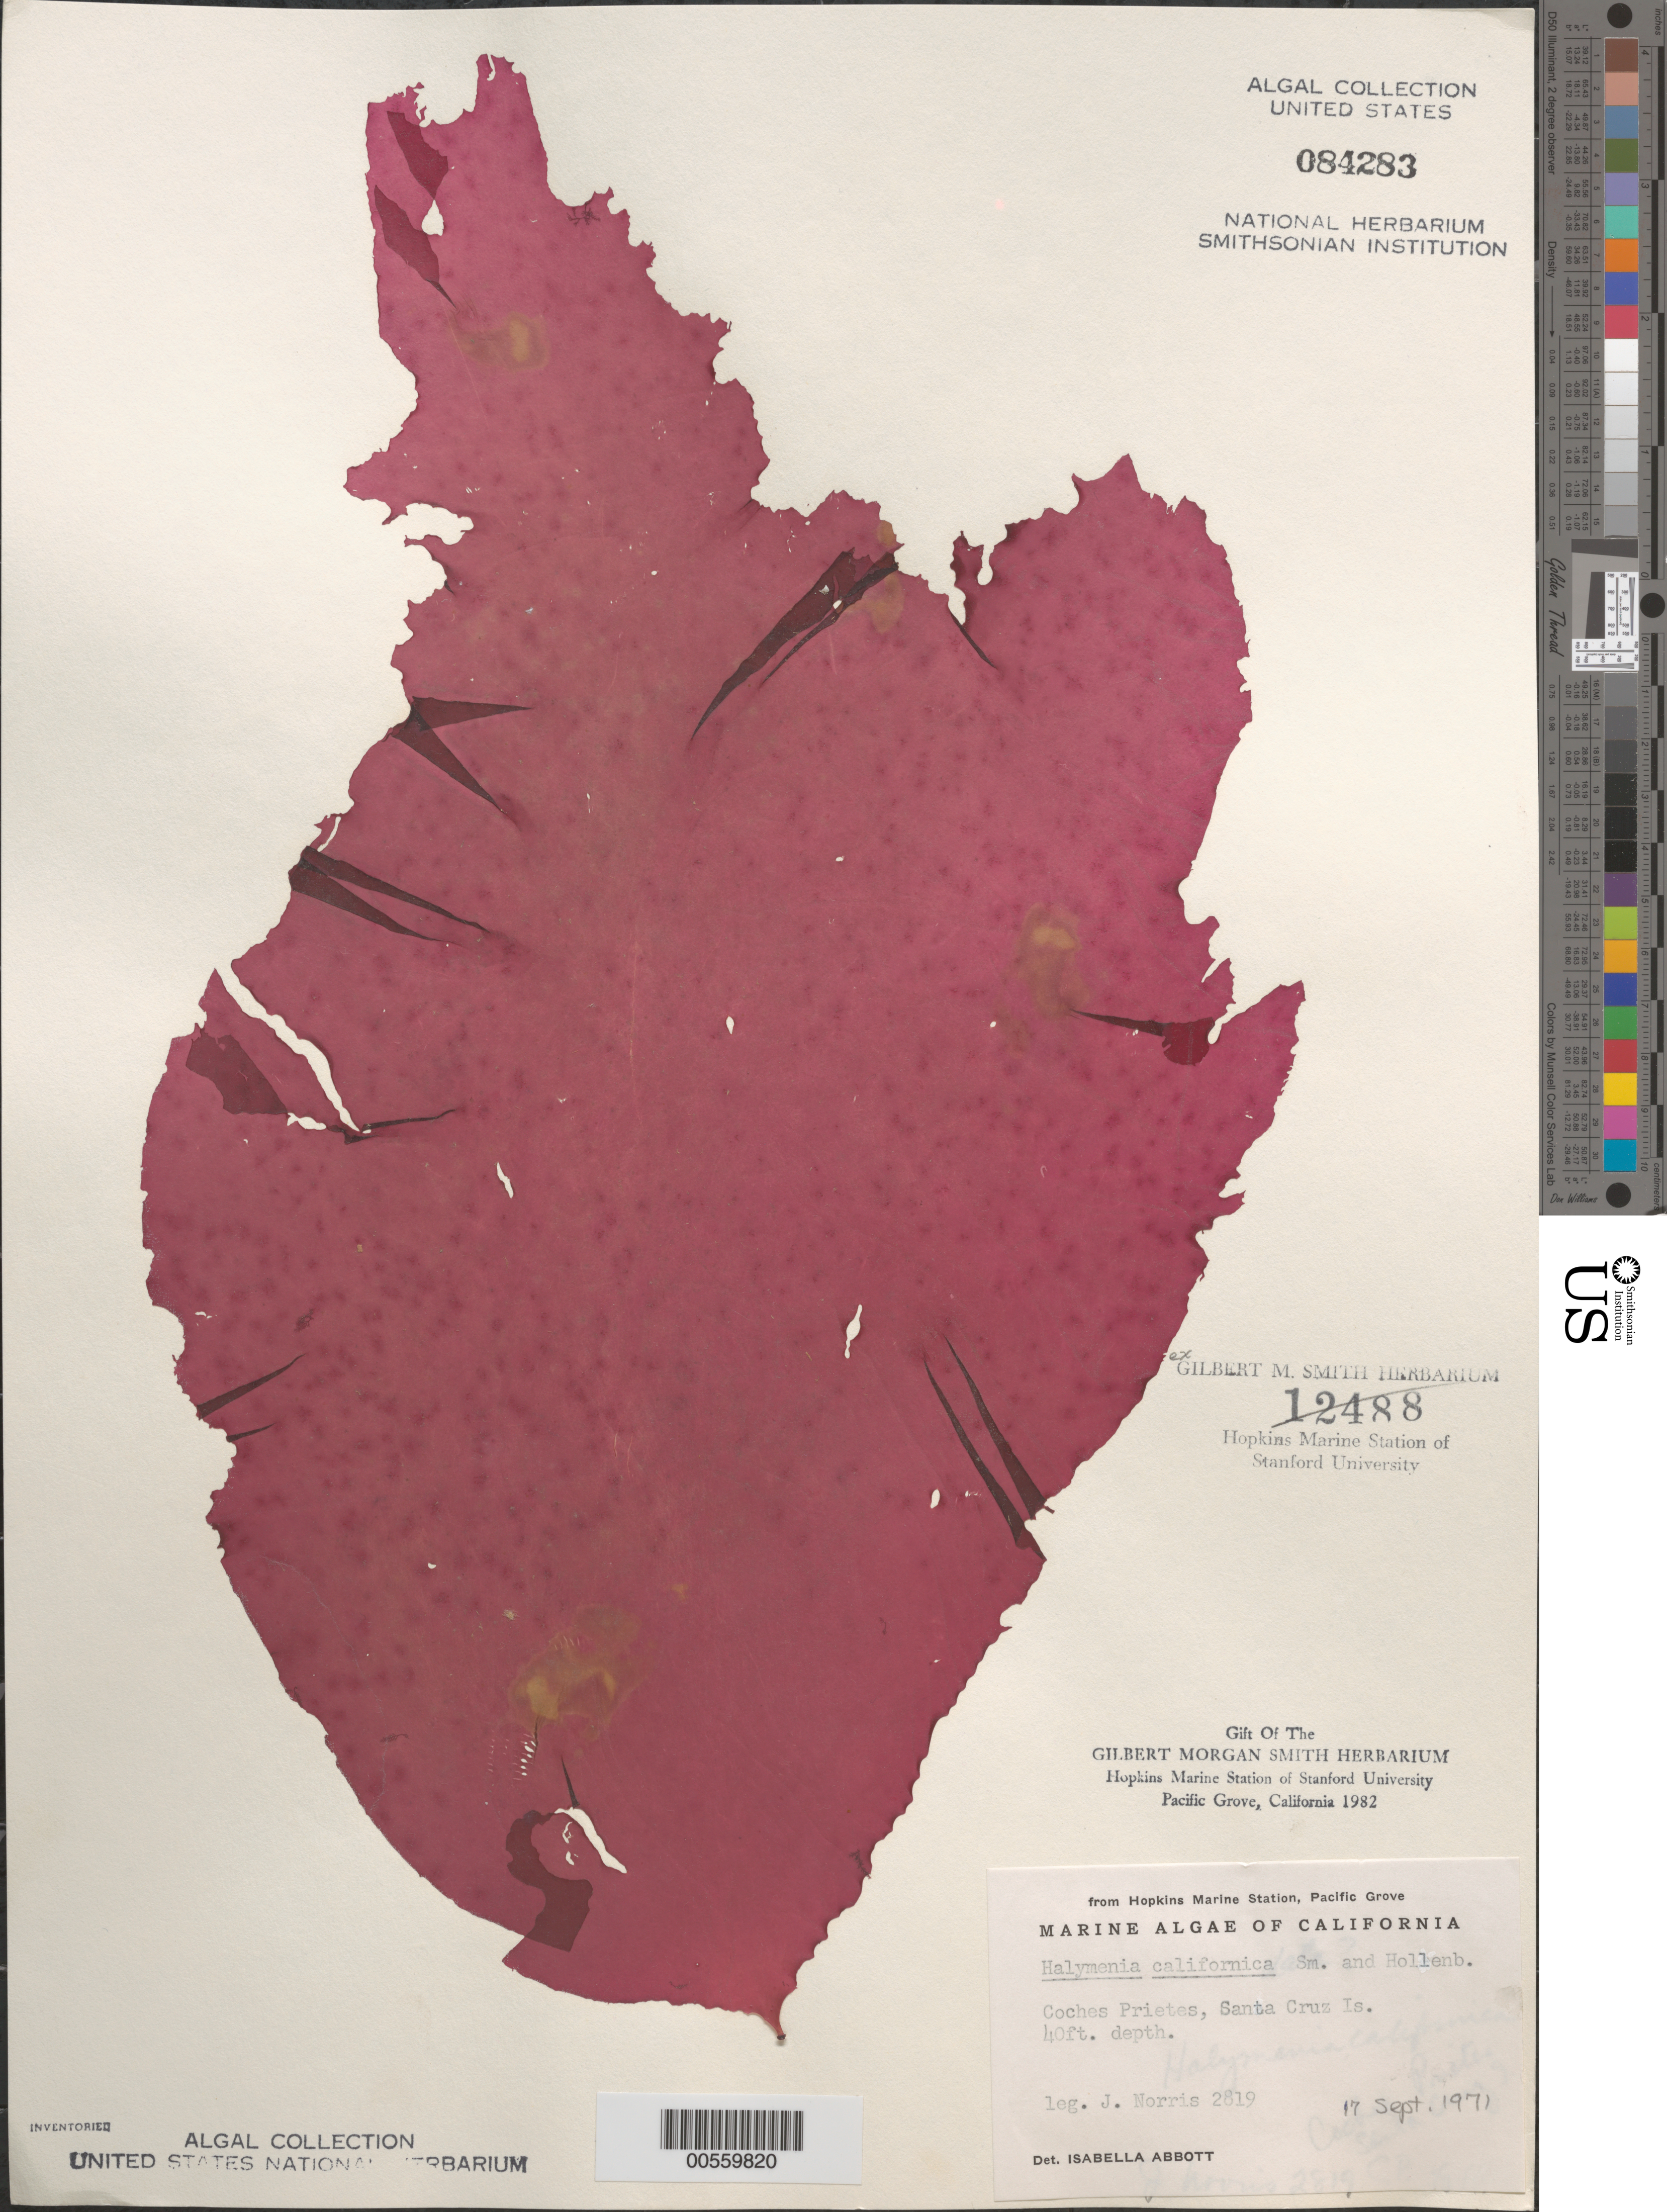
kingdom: Plantae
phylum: Rhodophyta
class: Florideophyceae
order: Halymeniales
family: Halymeniaceae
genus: Halymenia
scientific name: Halymenia californica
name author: G.M. Sm. & Hollenb.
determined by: Abbott, Isabella A.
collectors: J. N. Norris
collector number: JN-2819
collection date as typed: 17 Sep 1971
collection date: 1971-09-17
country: United States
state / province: California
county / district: Santa Barbara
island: Santa Cruz Island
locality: Coches Prietos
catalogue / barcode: US 84283